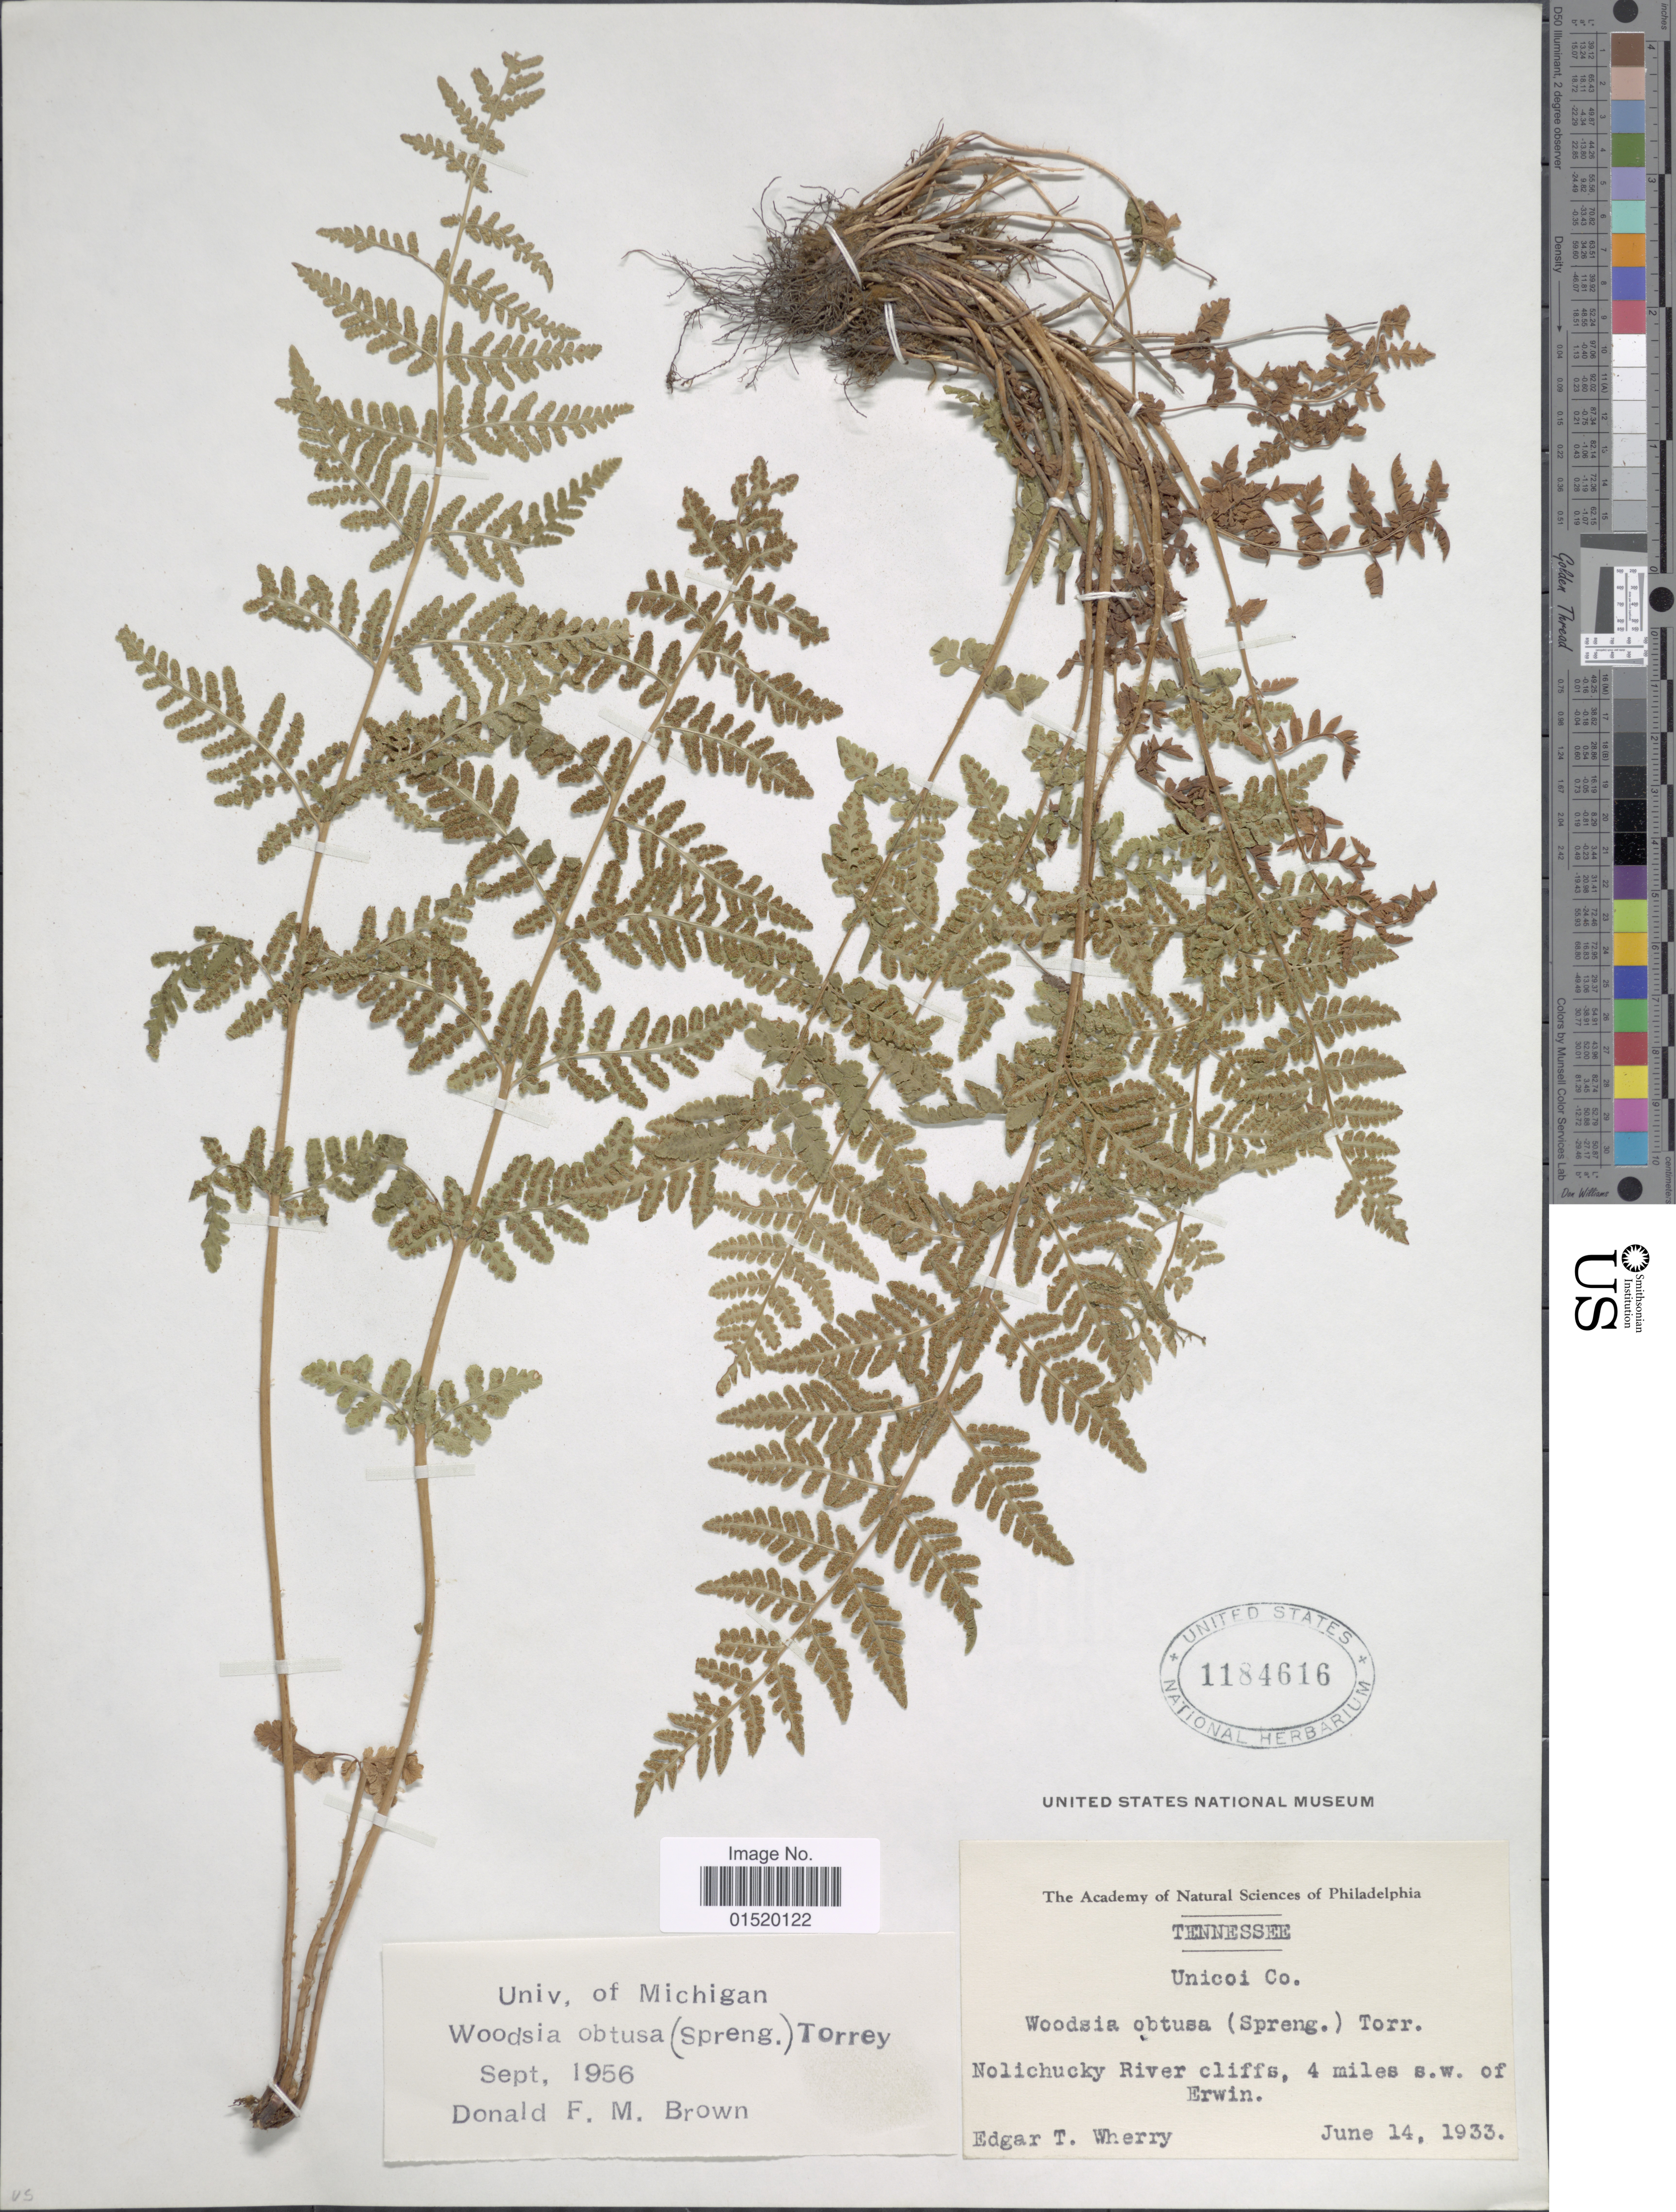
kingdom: Plantae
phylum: Tracheophyta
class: Polypodiopsida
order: Polypodiales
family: Woodsiaceae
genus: Woodsia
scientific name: Woodsia obtusa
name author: (Spreng.) Torr.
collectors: E. T. Wherry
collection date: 1933-06-14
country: United States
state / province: Tennessee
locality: Unicoi Co. Nolichucku River Cliffs, 4 miles s.w. of Erwin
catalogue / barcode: US 1184616